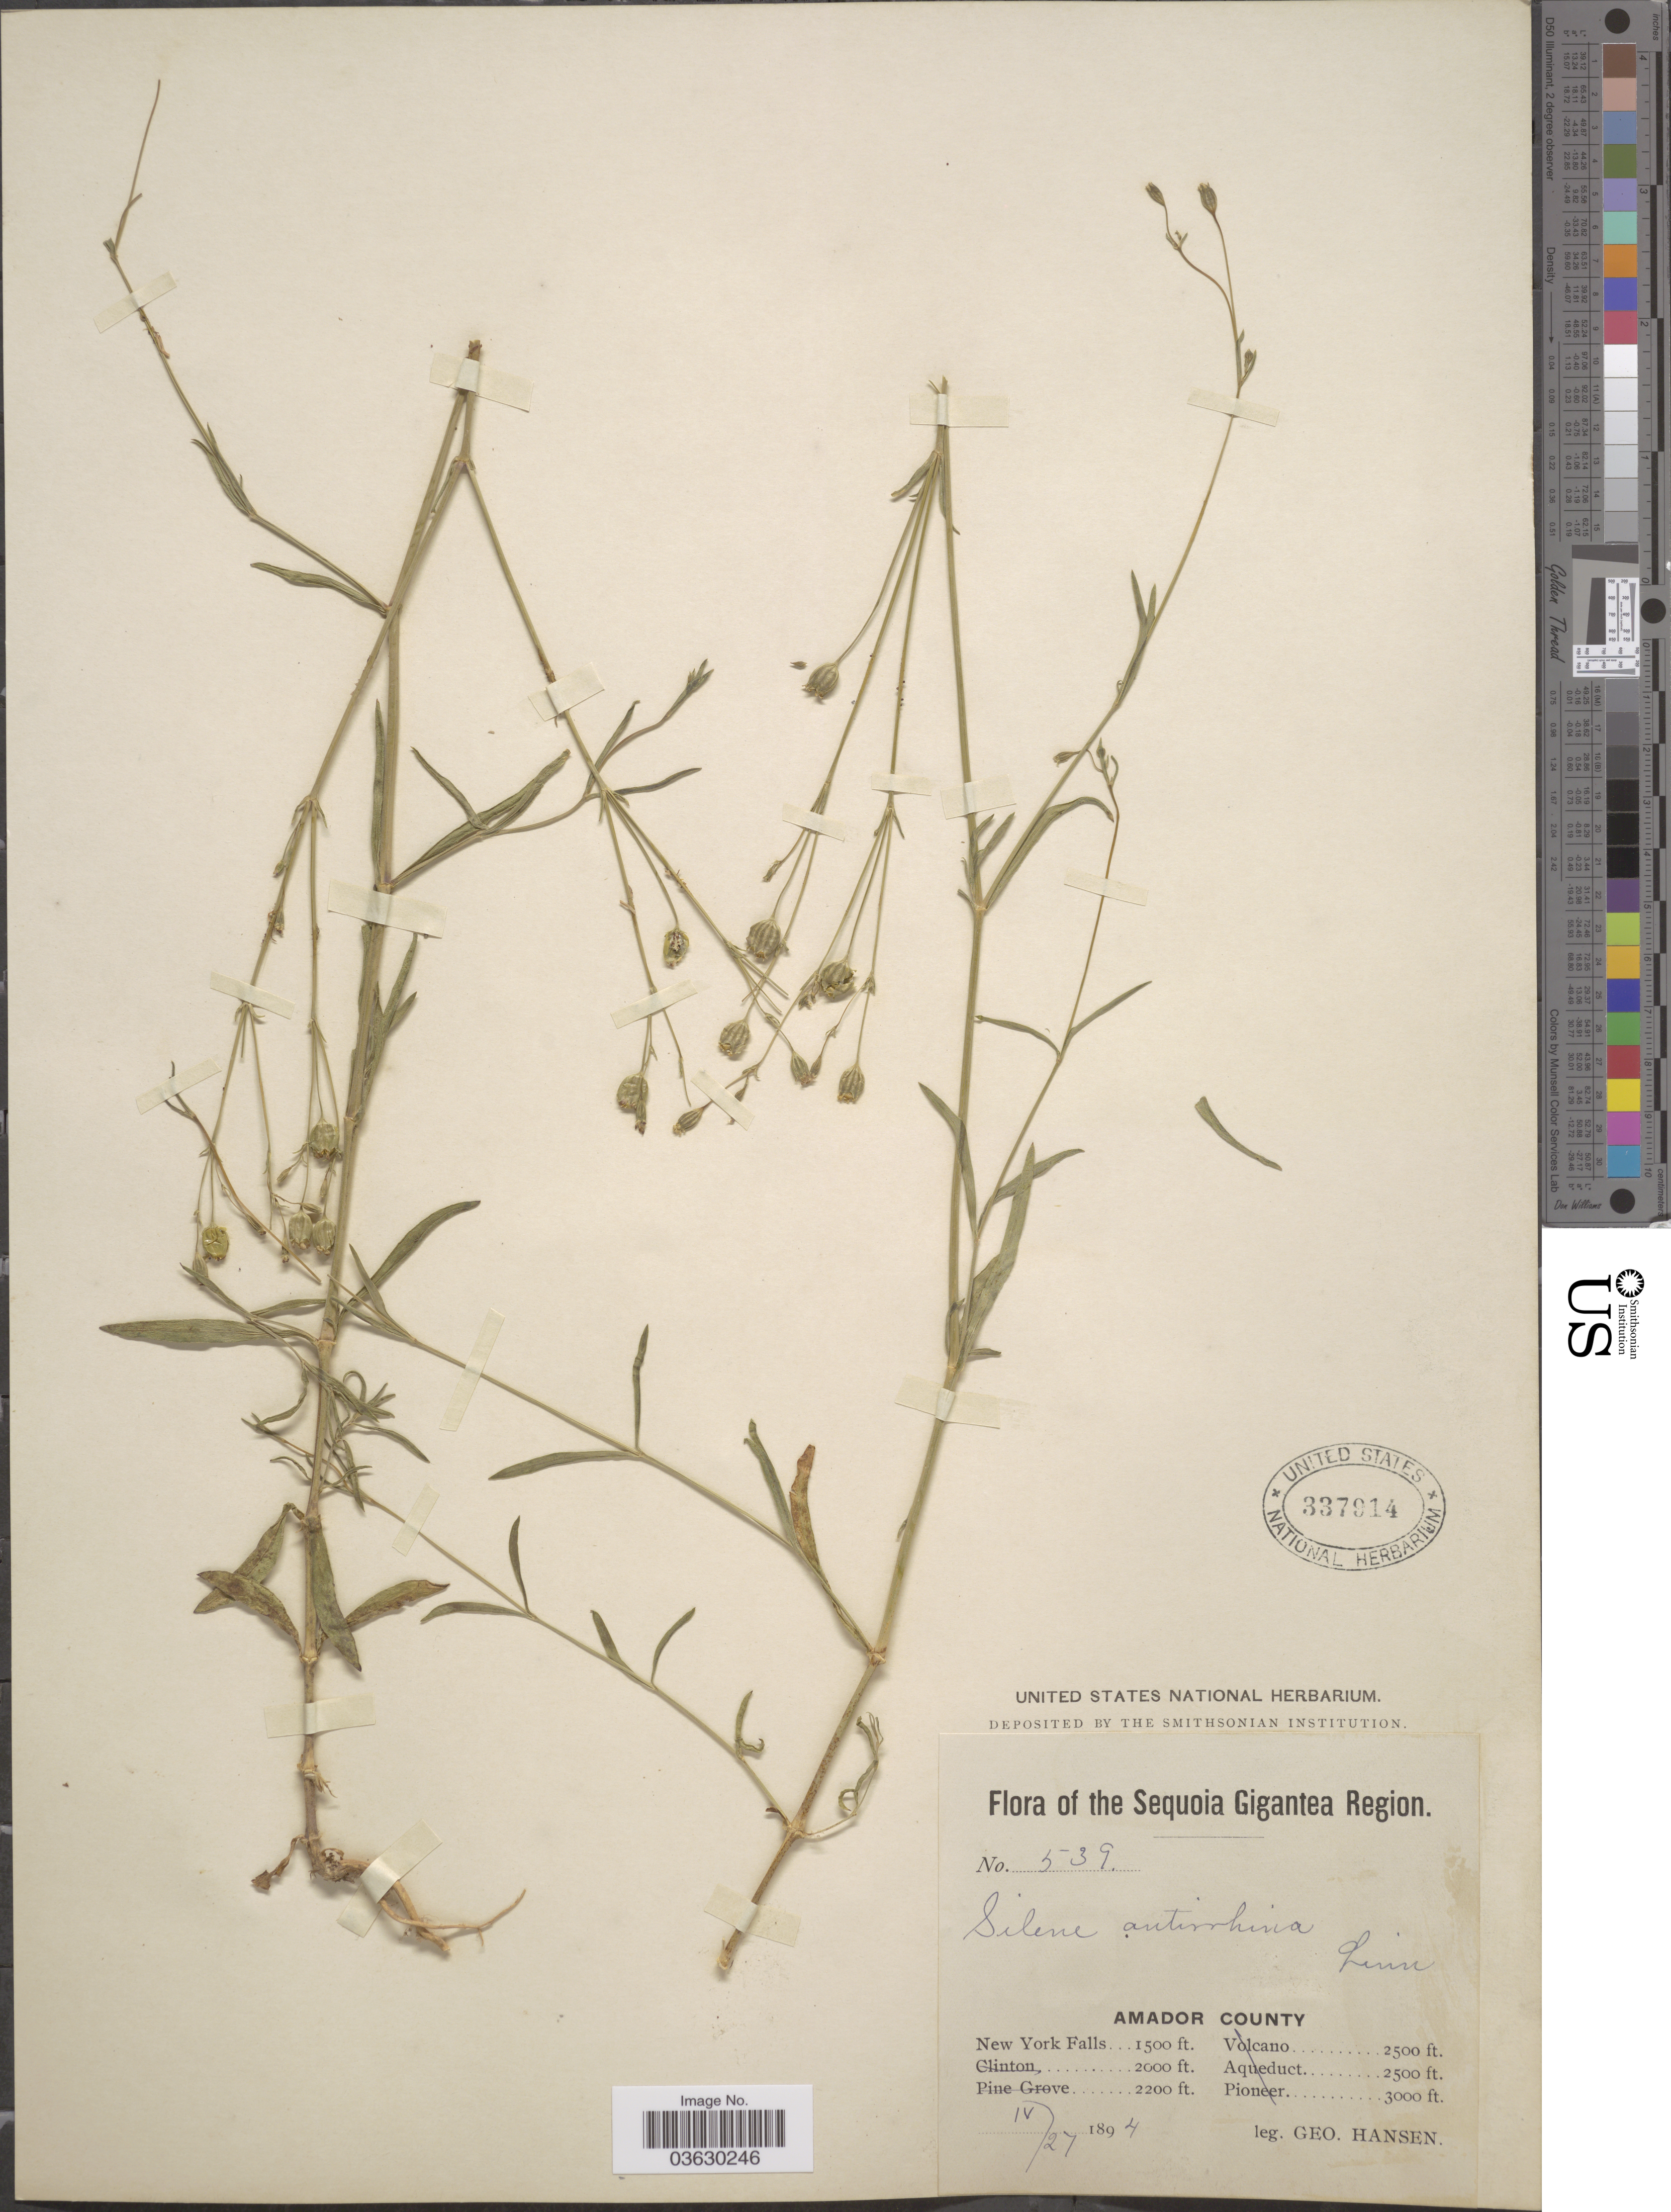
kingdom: Plantae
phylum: Tracheophyta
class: Magnoliopsida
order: Caryophyllales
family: Caryophyllaceae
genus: Silene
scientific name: Silene antirrhina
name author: L.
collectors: G. Hansen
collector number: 539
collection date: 1894-04-27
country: United States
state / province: California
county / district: Amador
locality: The Sequoia Gigantea Region. Amador County. New York Falls.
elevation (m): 457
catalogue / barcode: US 337914